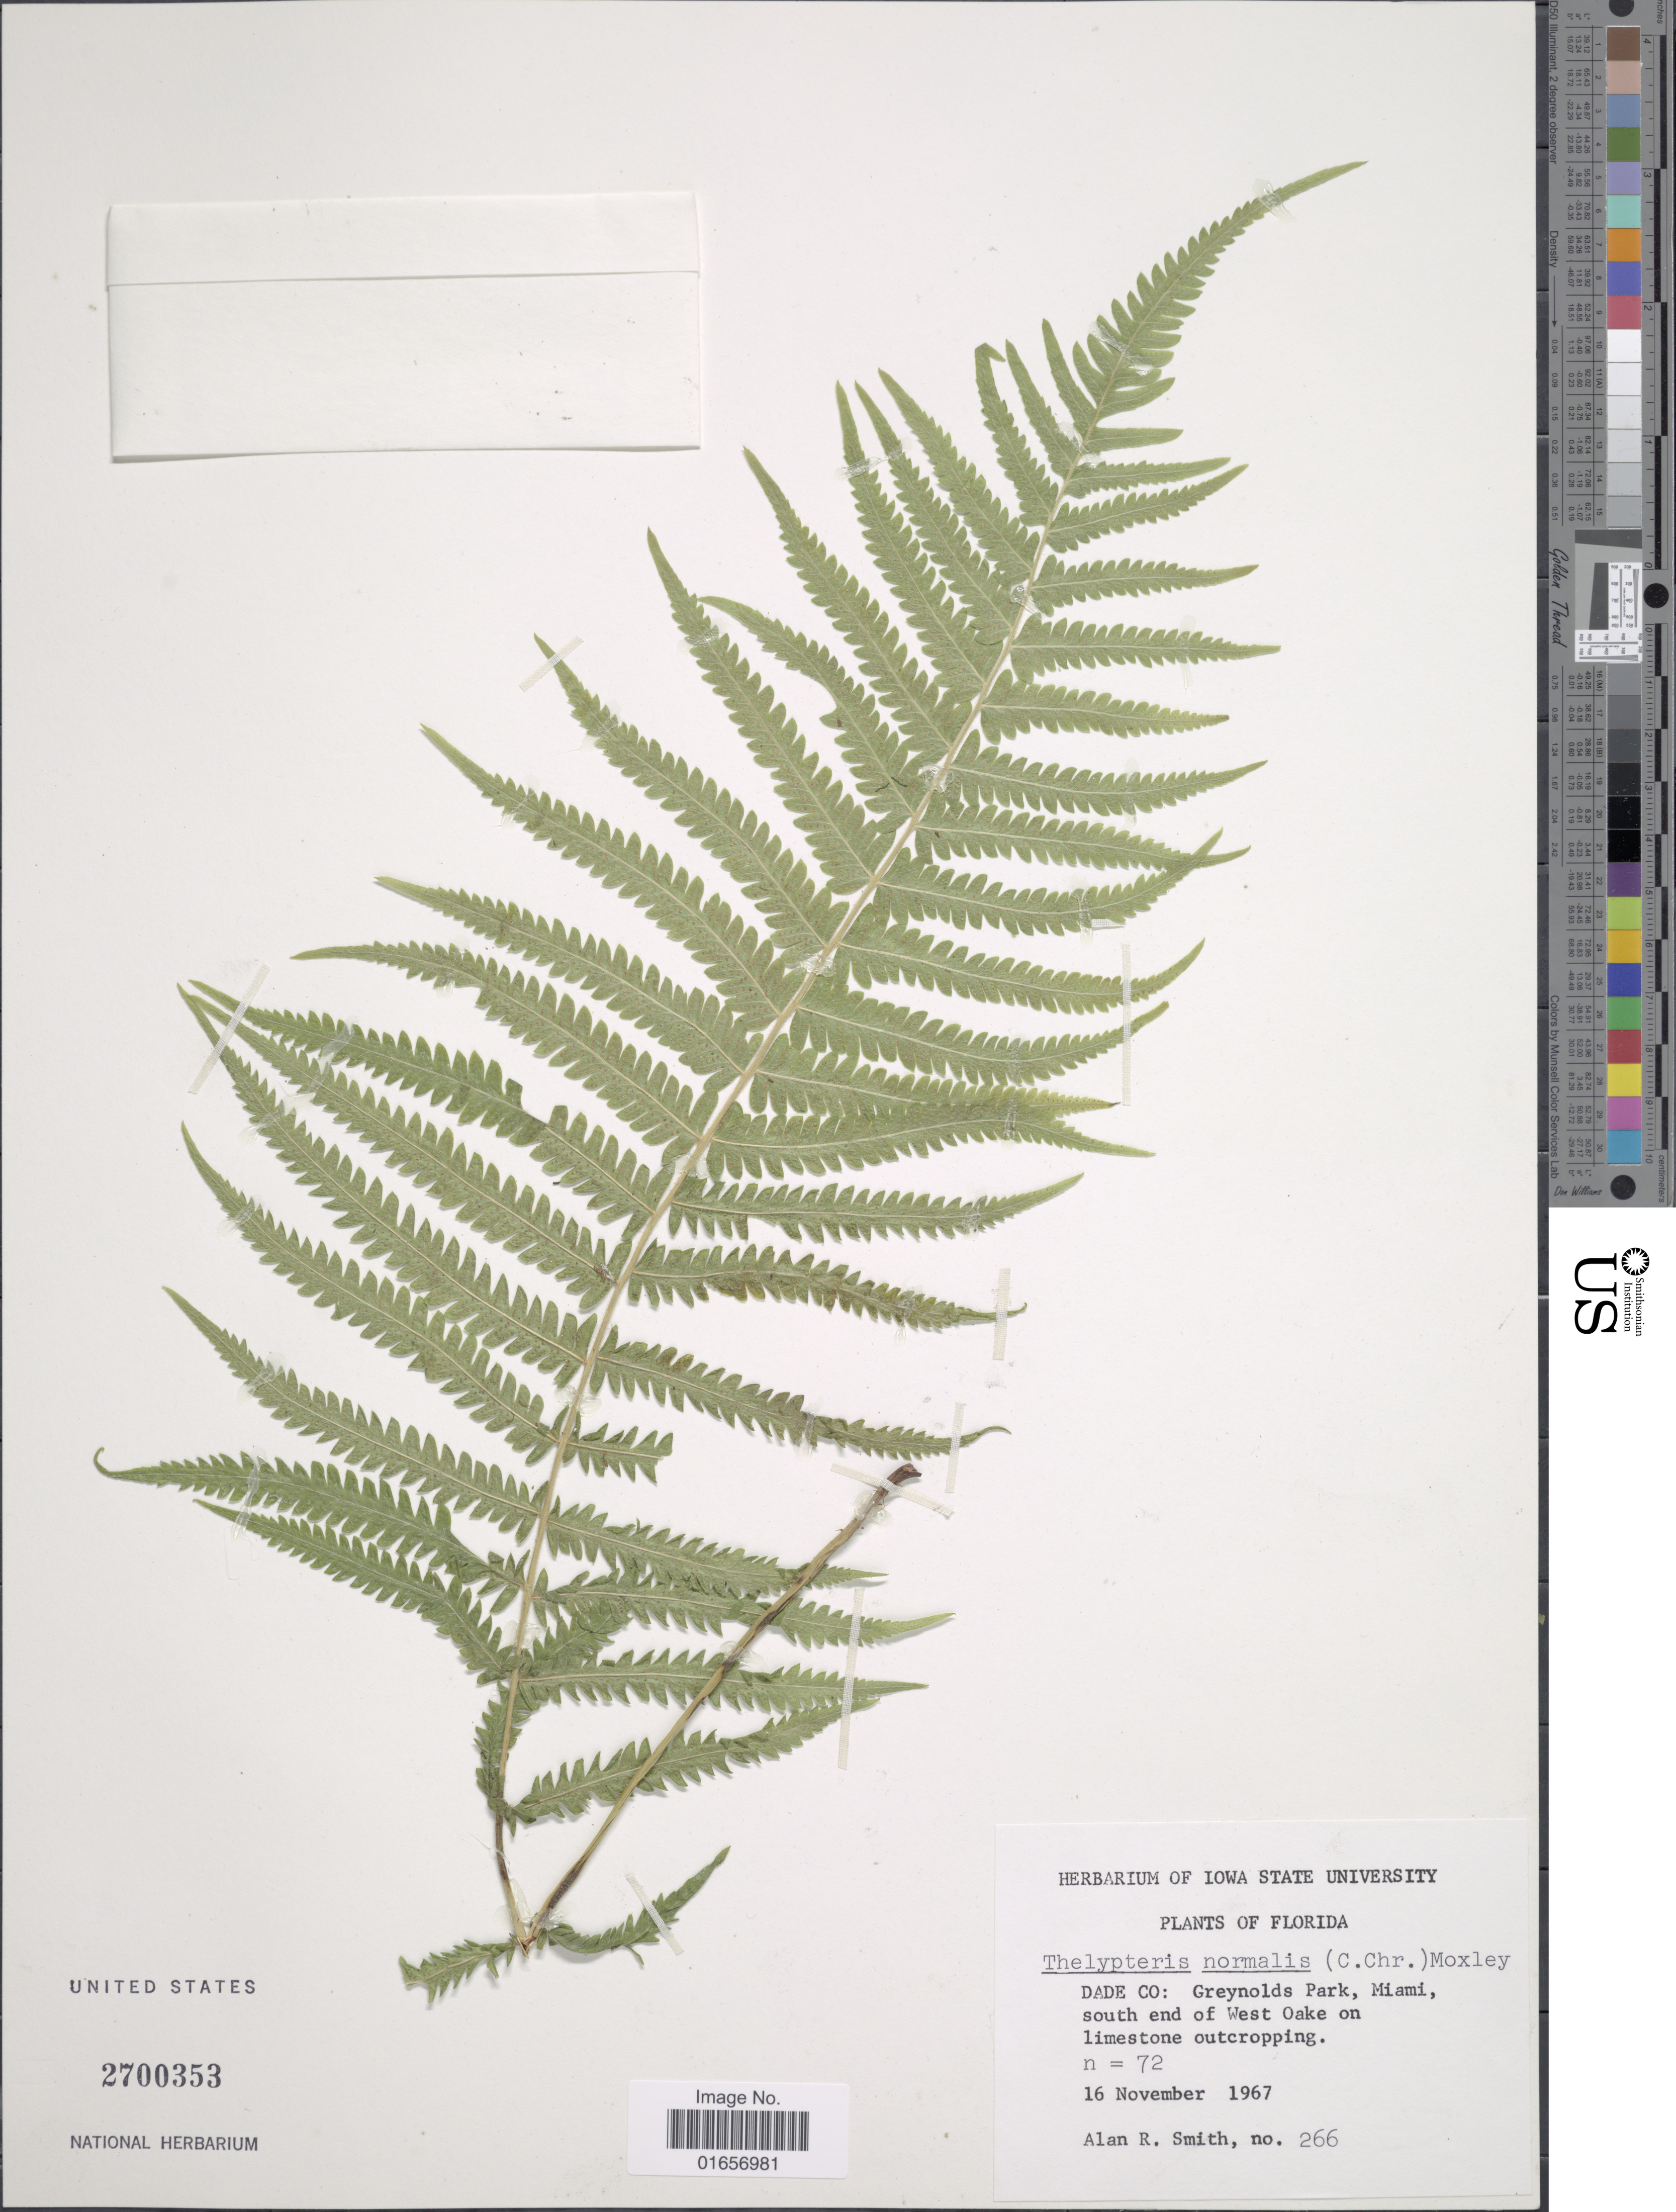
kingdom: Plantae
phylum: Tracheophyta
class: Polypodiopsida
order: Polypodiales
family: Thelypteridaceae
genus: Christella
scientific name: Christella kunthii comb. ined.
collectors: A. R. Smith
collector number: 266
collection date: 1967-11-16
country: United States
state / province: Florida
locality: Dade Co: Greynolds Park, Miami, south end of West Oake limestone cropping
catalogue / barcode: US 2700353